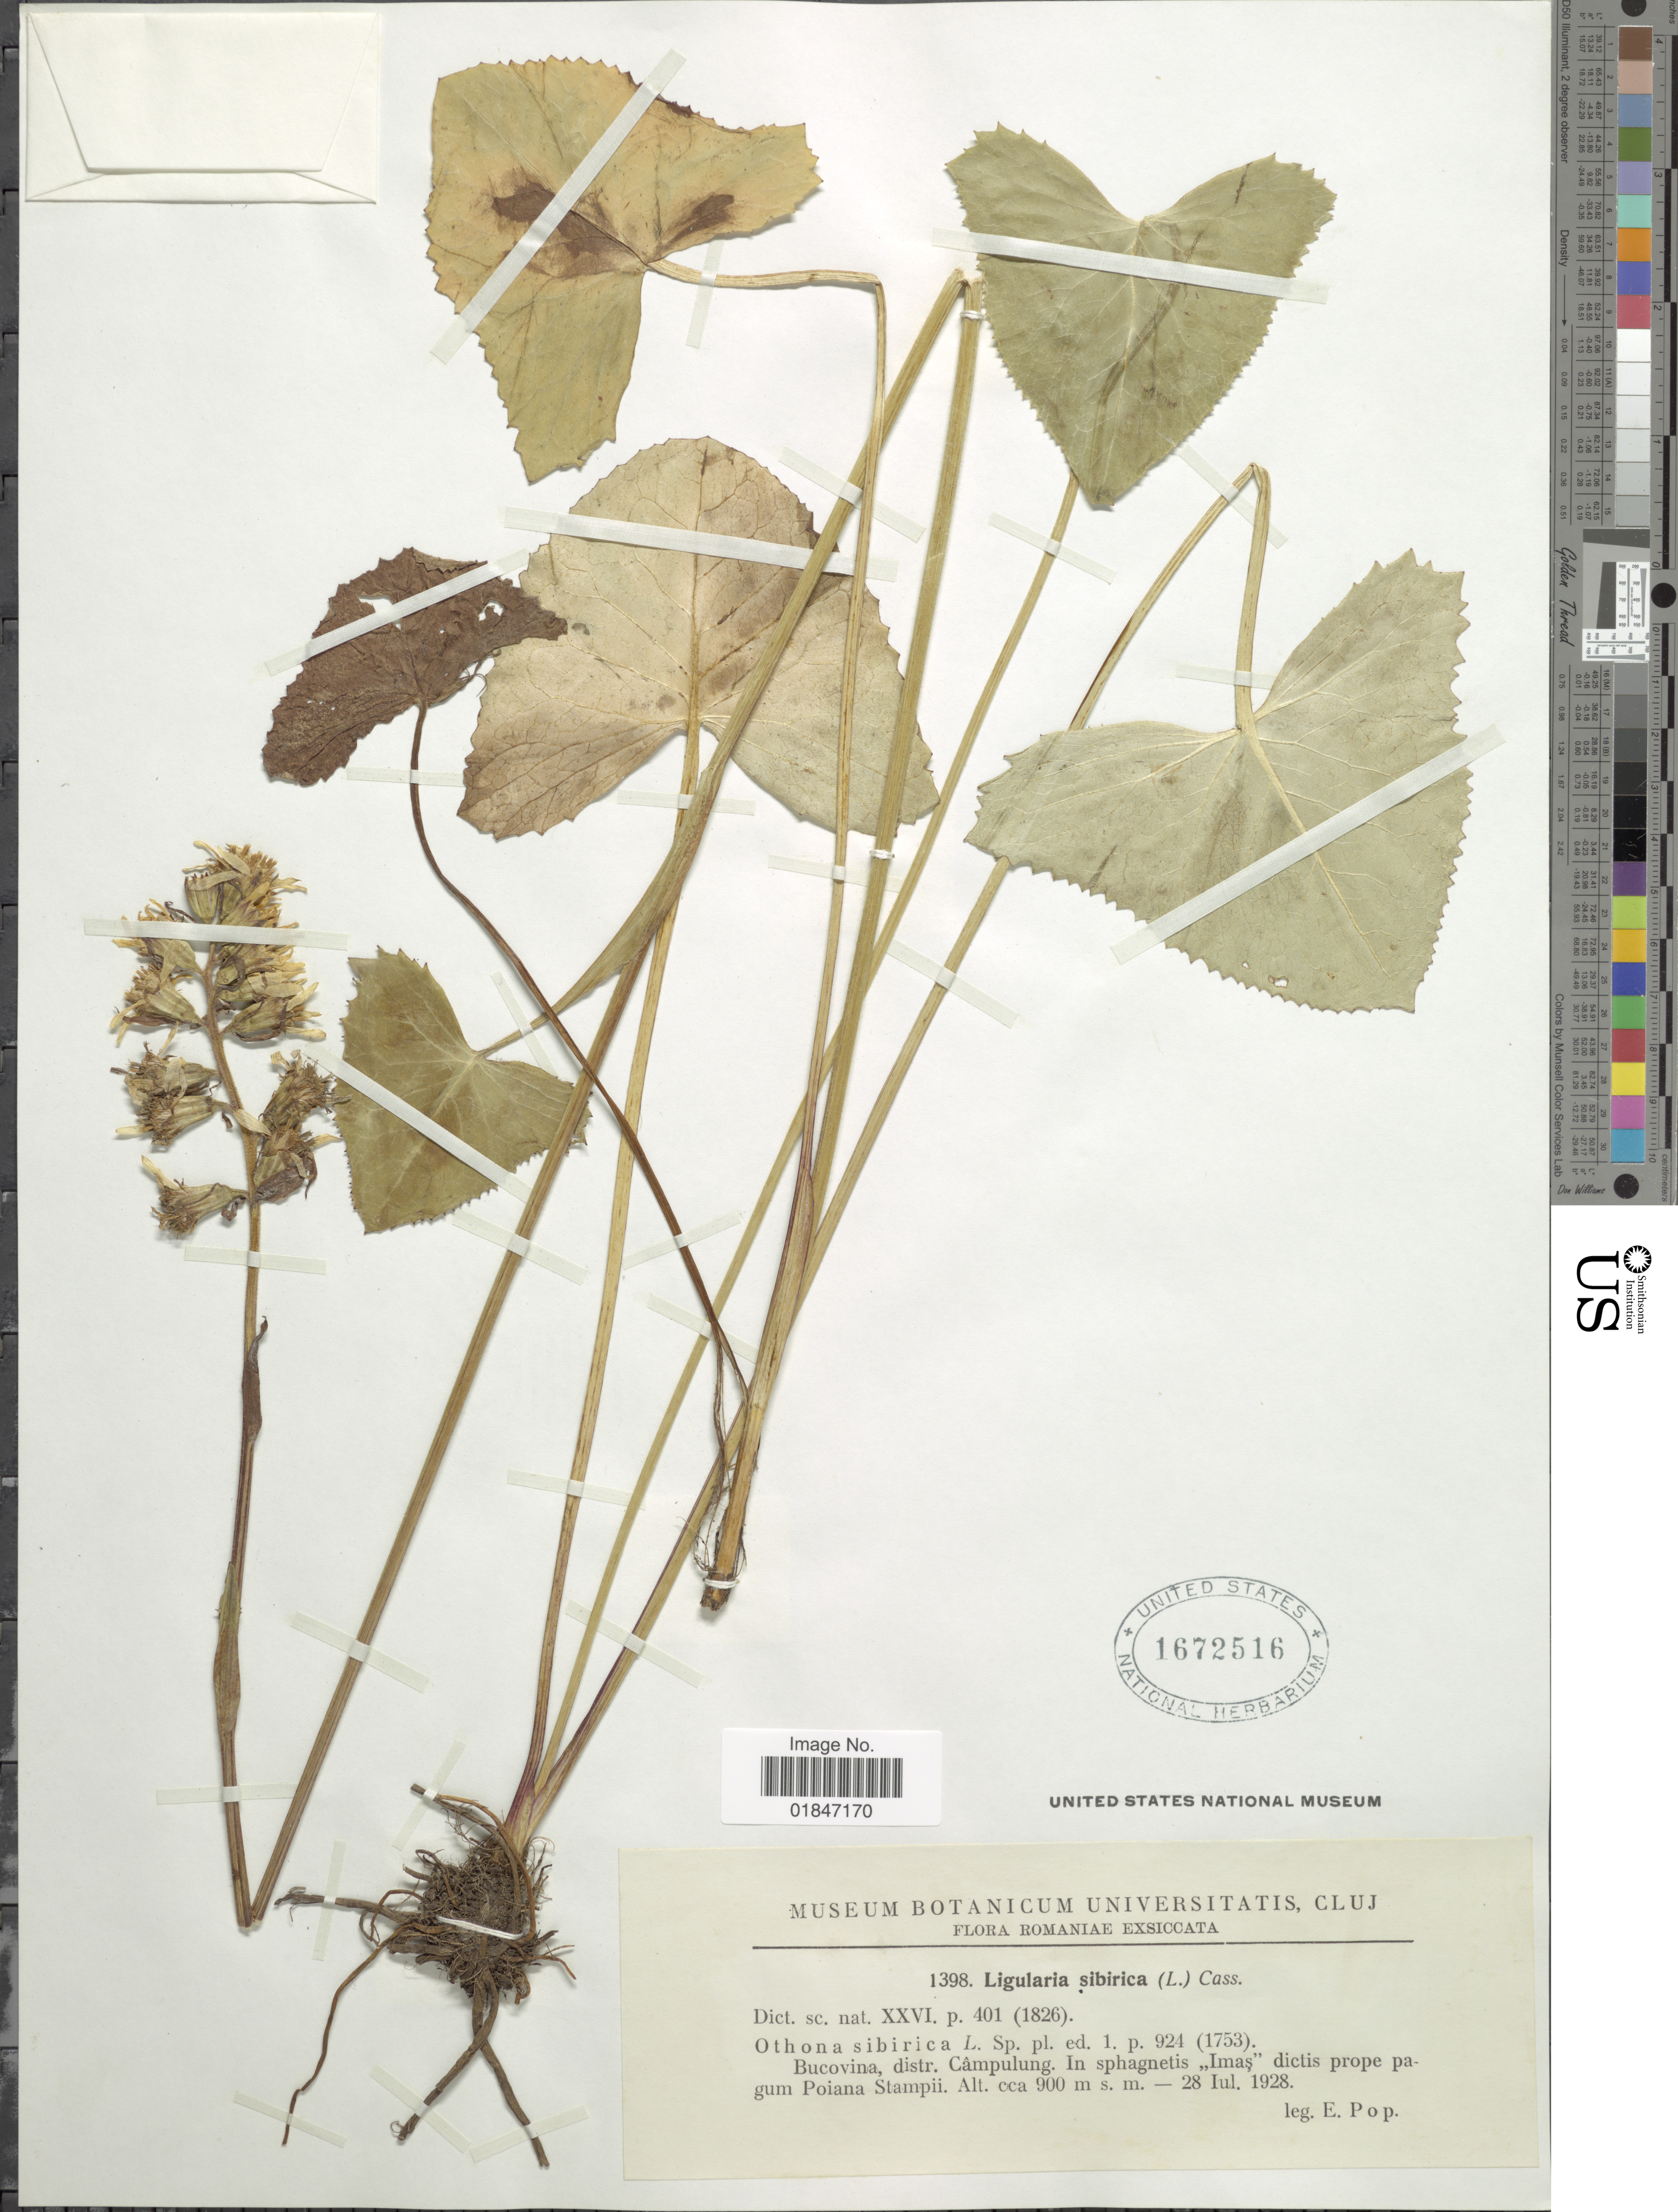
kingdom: Plantae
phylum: Tracheophyta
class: Magnoliopsida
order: Asterales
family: Asteraceae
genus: Ligularia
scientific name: Ligularia sibirica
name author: (L.) Cass.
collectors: E. Pop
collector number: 1398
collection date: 1928-07-28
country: Romania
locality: Romaniae. Bucovina, distr. Campulung. In sphagnetis " Imas" dictis prope pagum Poiana Stampii.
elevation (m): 900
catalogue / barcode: US 1672516